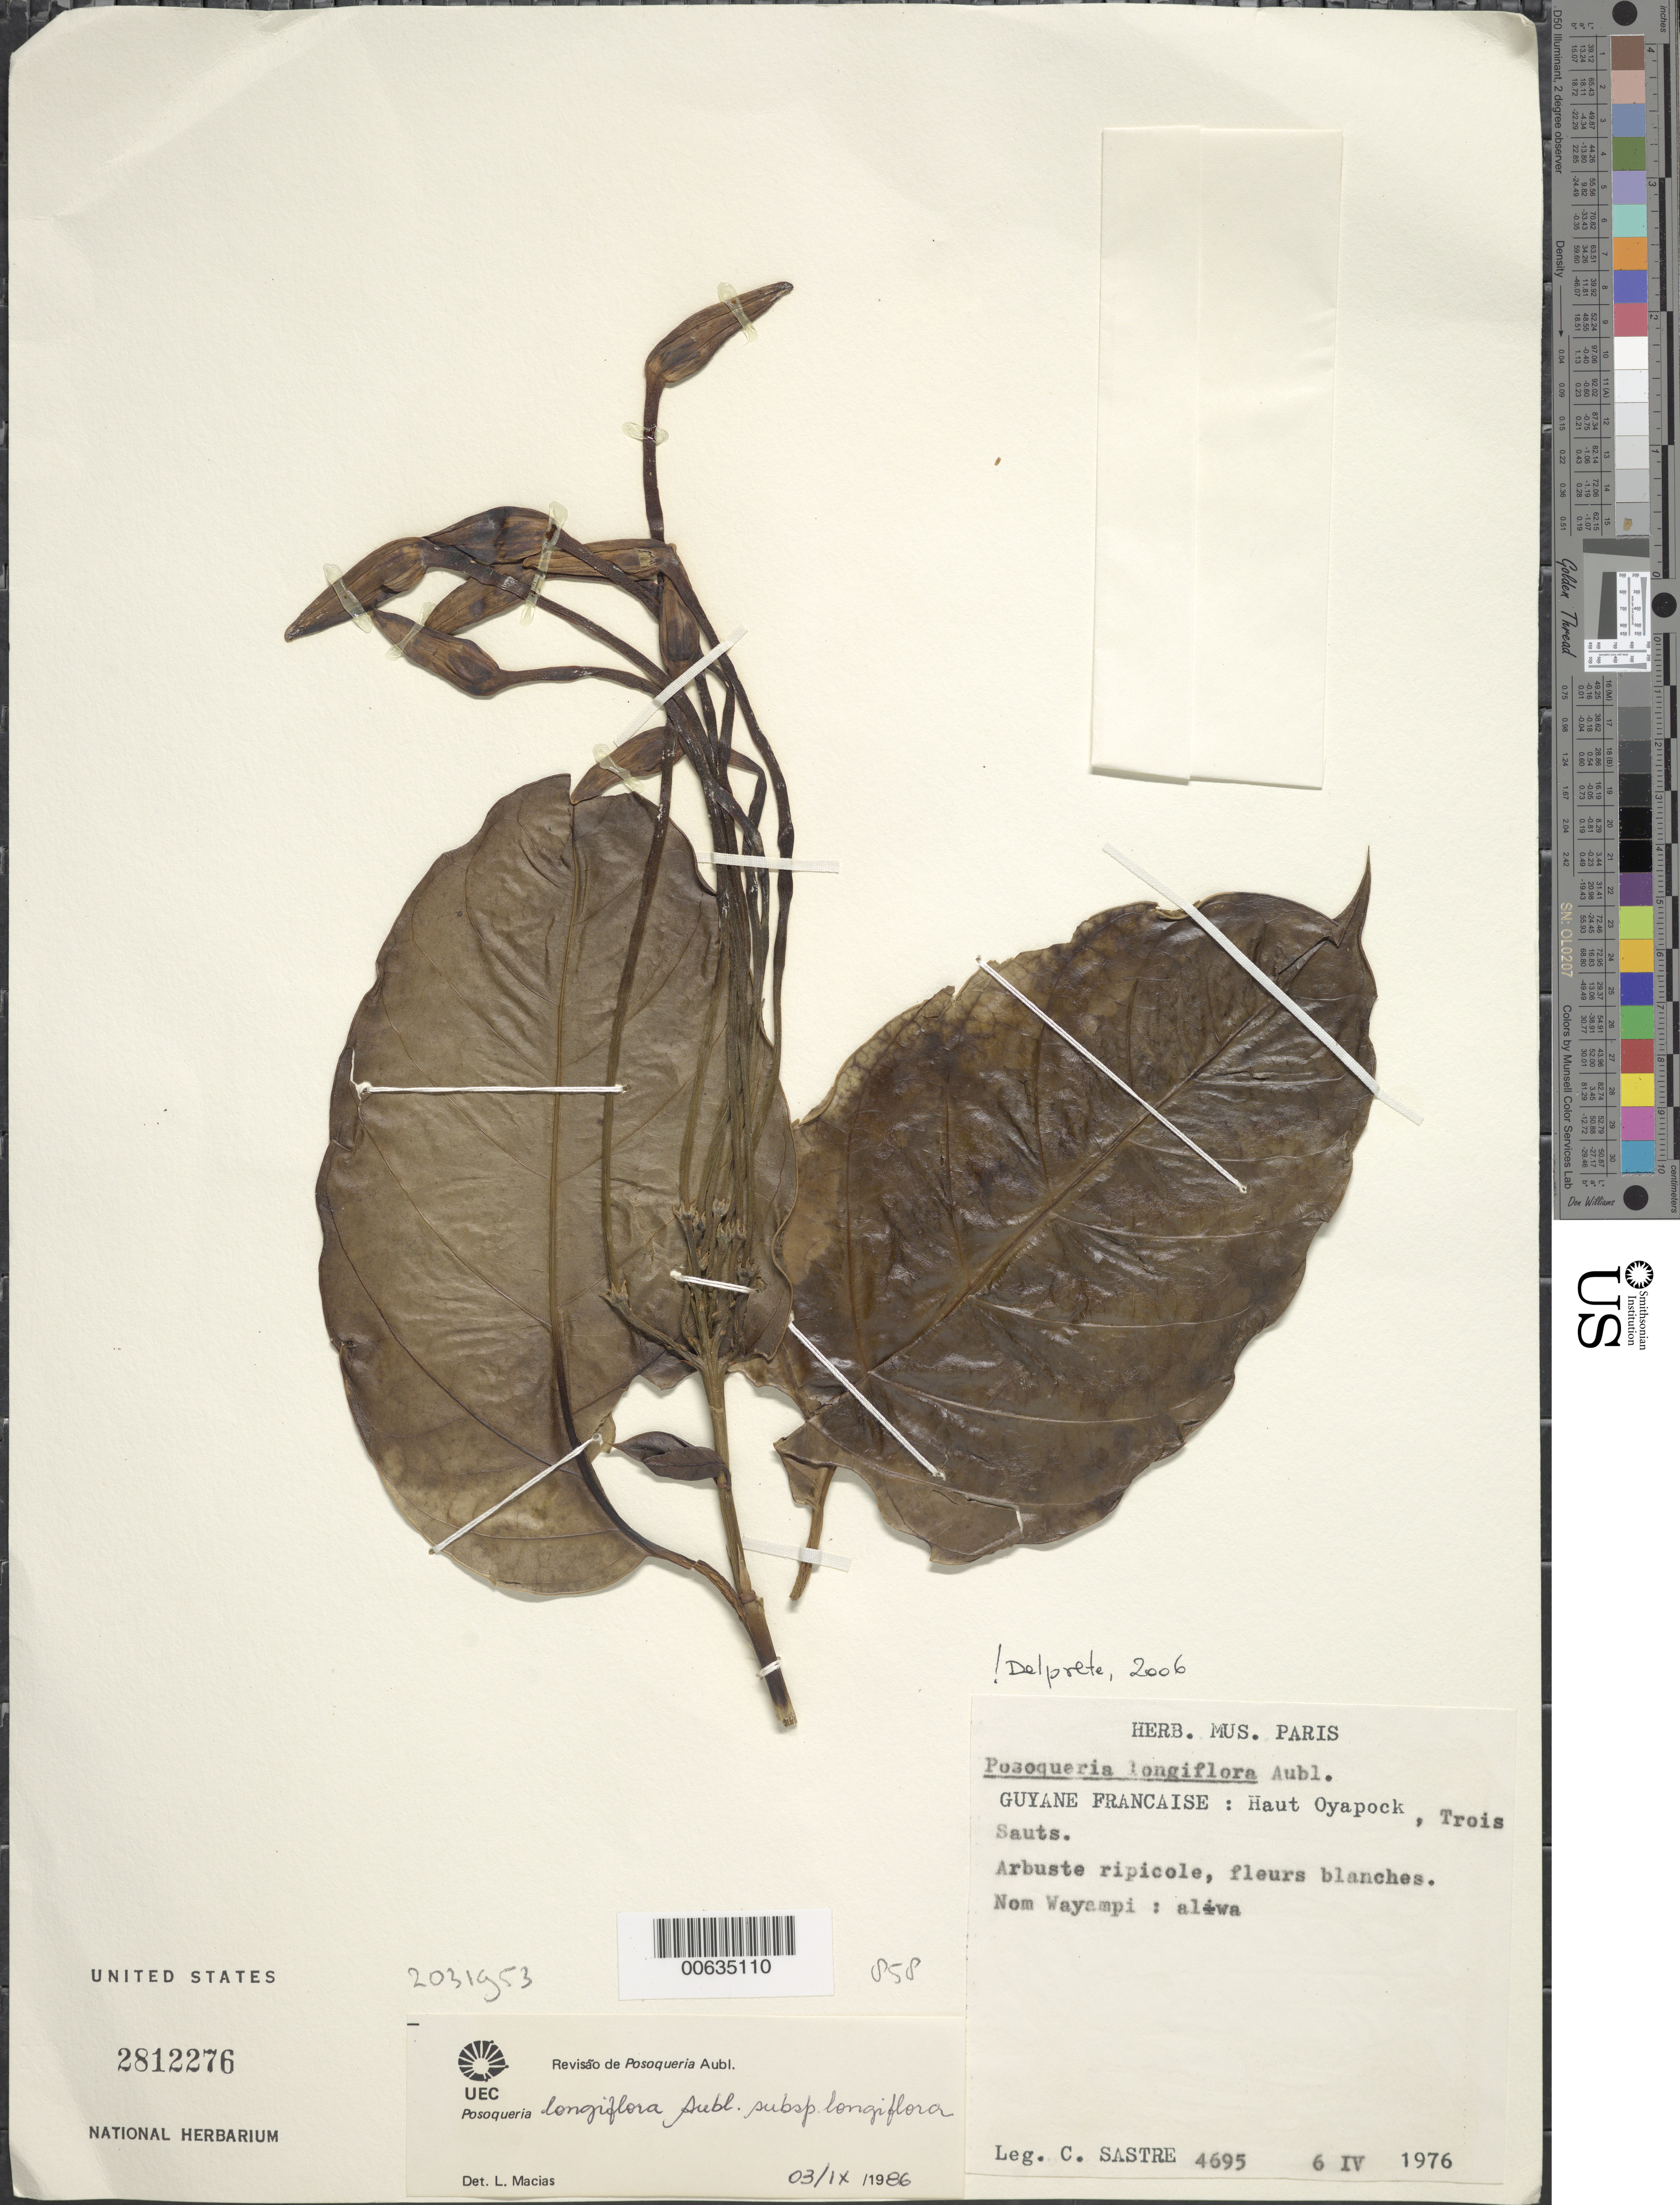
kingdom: Plantae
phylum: Tracheophyta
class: Magnoliopsida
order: Gentianales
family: Rubiaceae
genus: Posoqueria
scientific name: Posoqueria longiflora subsp. longiflora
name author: Aubl.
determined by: Delprete, P. G., Herb. de Guyane Cay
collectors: C. H. L. Sastre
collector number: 4695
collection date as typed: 6-Apr-76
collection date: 1976-04-06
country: French Guiana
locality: Trois Sauts, Haut Oyapock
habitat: Sauts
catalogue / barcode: US 2812276